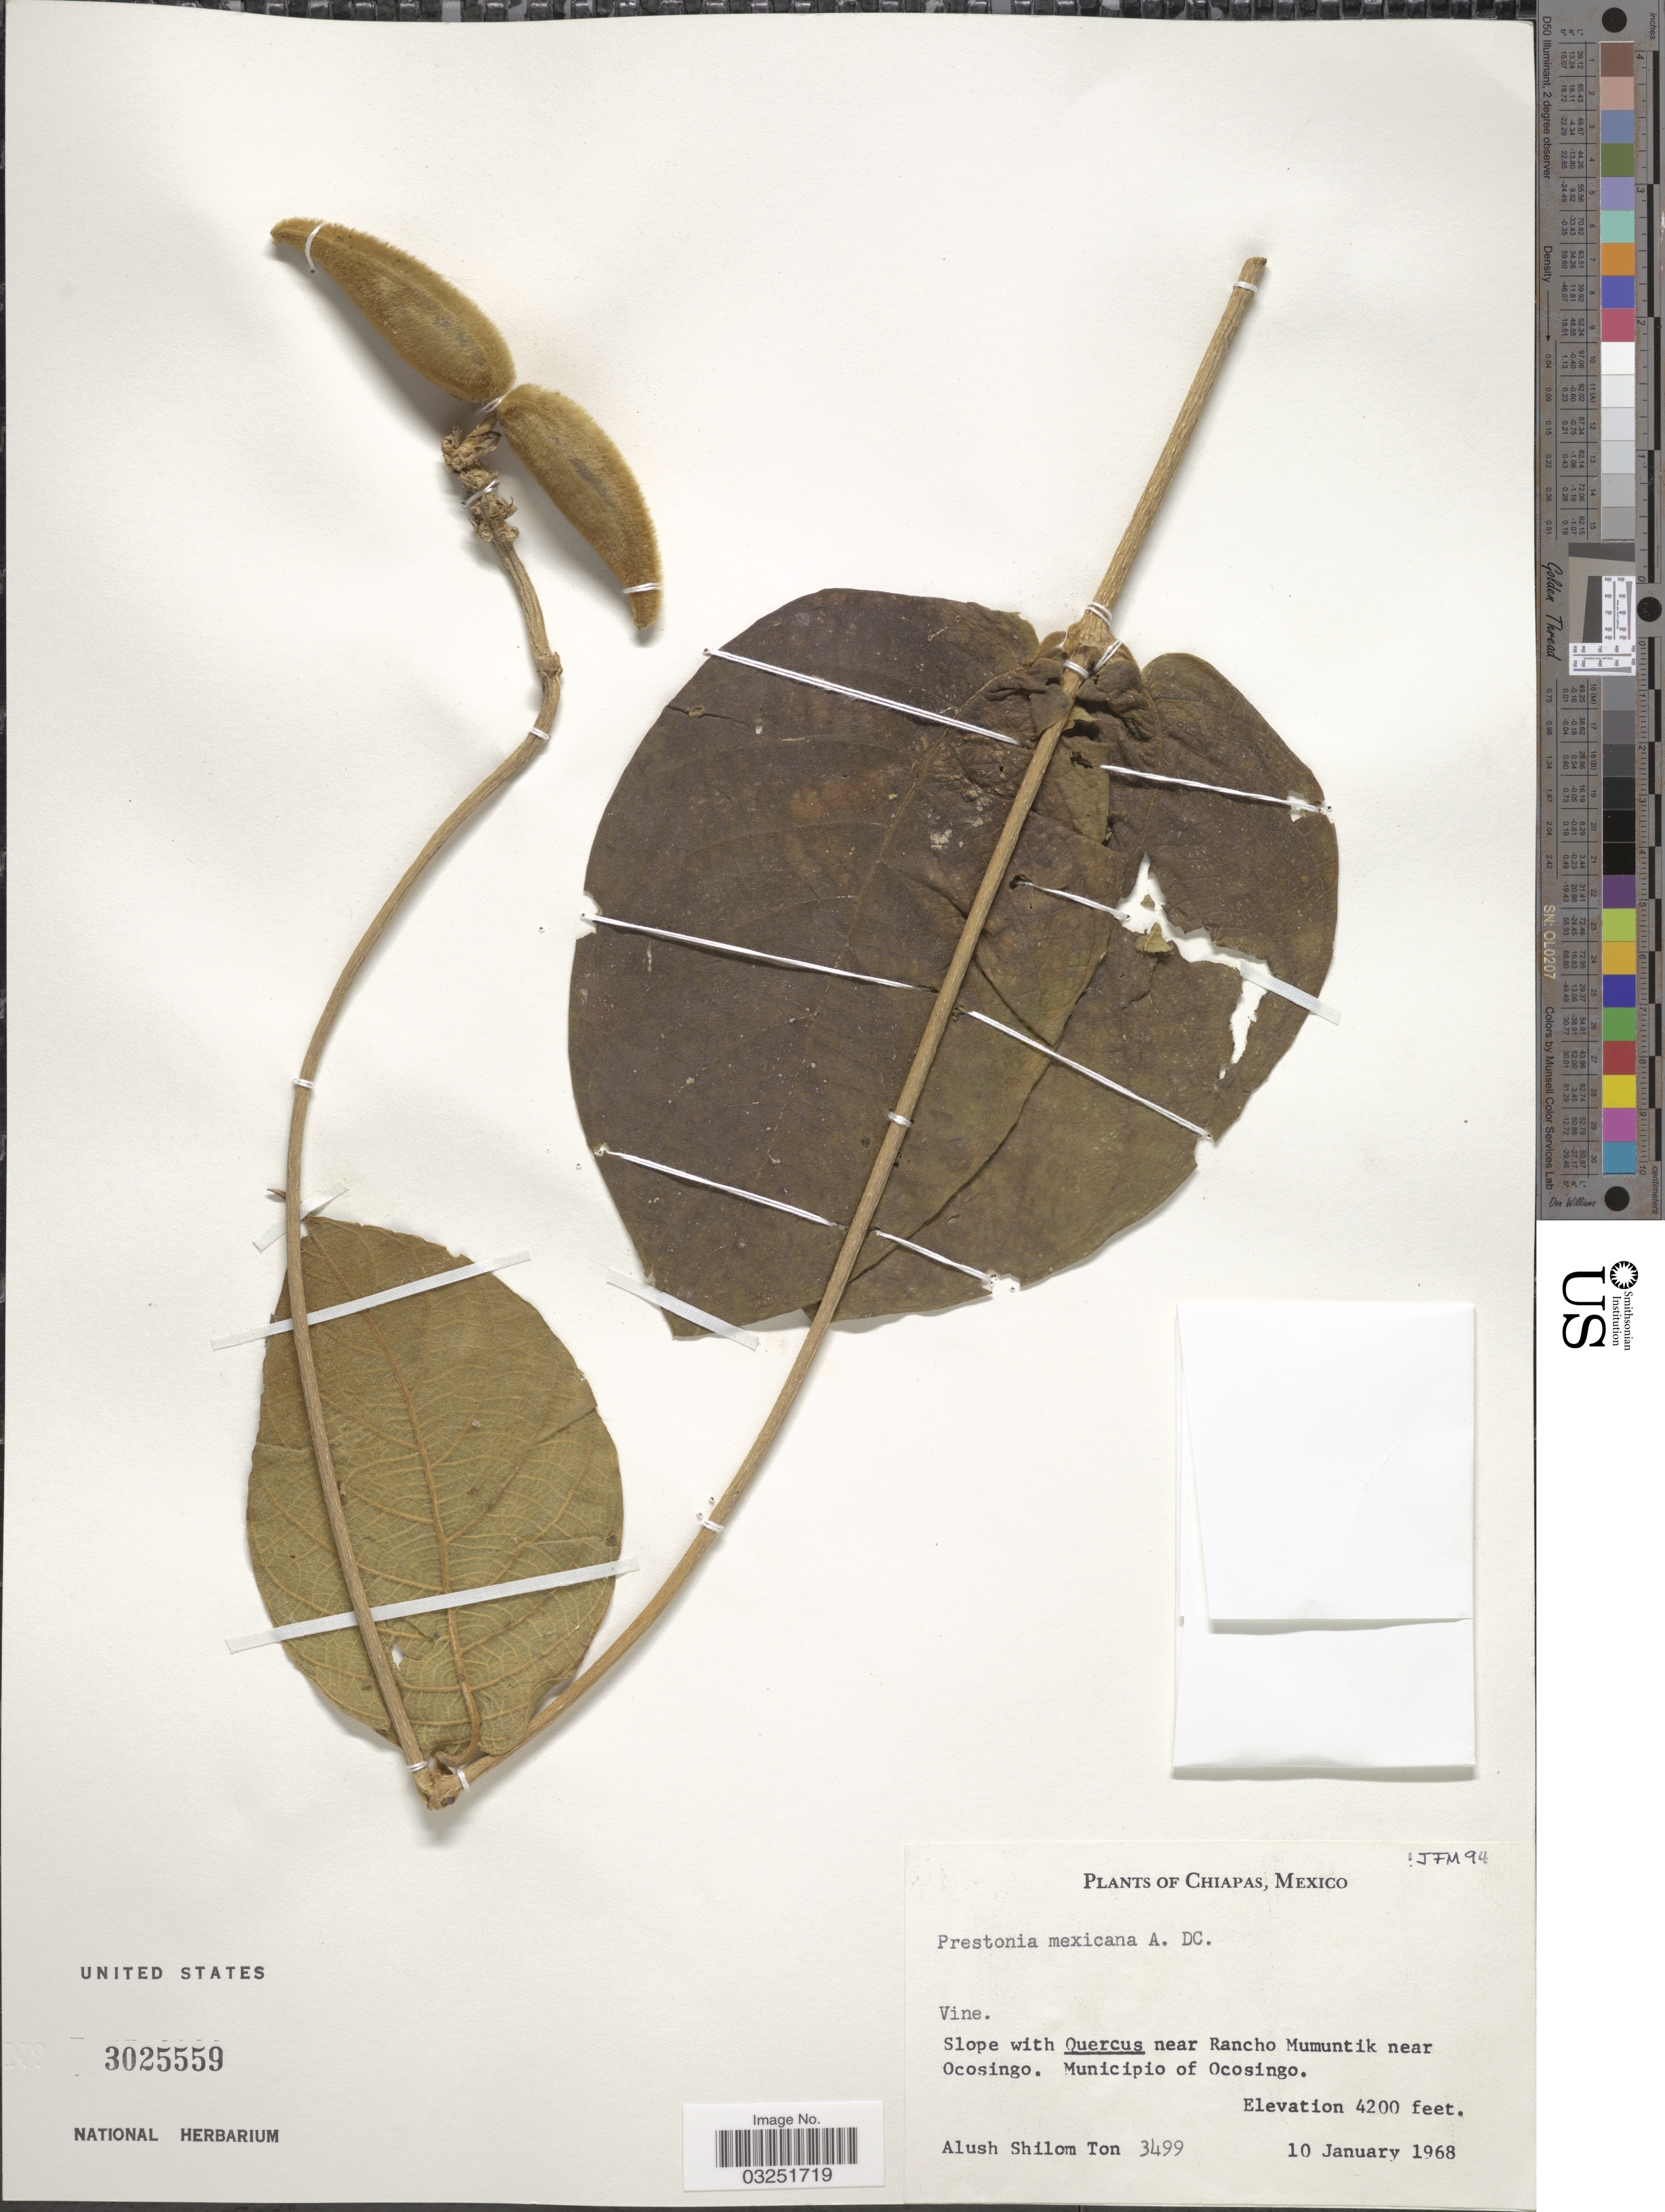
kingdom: Plantae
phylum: Tracheophyta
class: Magnoliopsida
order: Gentianales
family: Apocynaceae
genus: Prestonia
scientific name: Prestonia mexicana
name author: DC.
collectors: A. M. Ton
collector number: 3499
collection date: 1968-01-10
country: Mexico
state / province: Chiapas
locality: Slope with Quercus near Rancho Mumuntik near Ocosingo, Municipio of Ocosingo.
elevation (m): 1280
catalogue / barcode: US 3025559